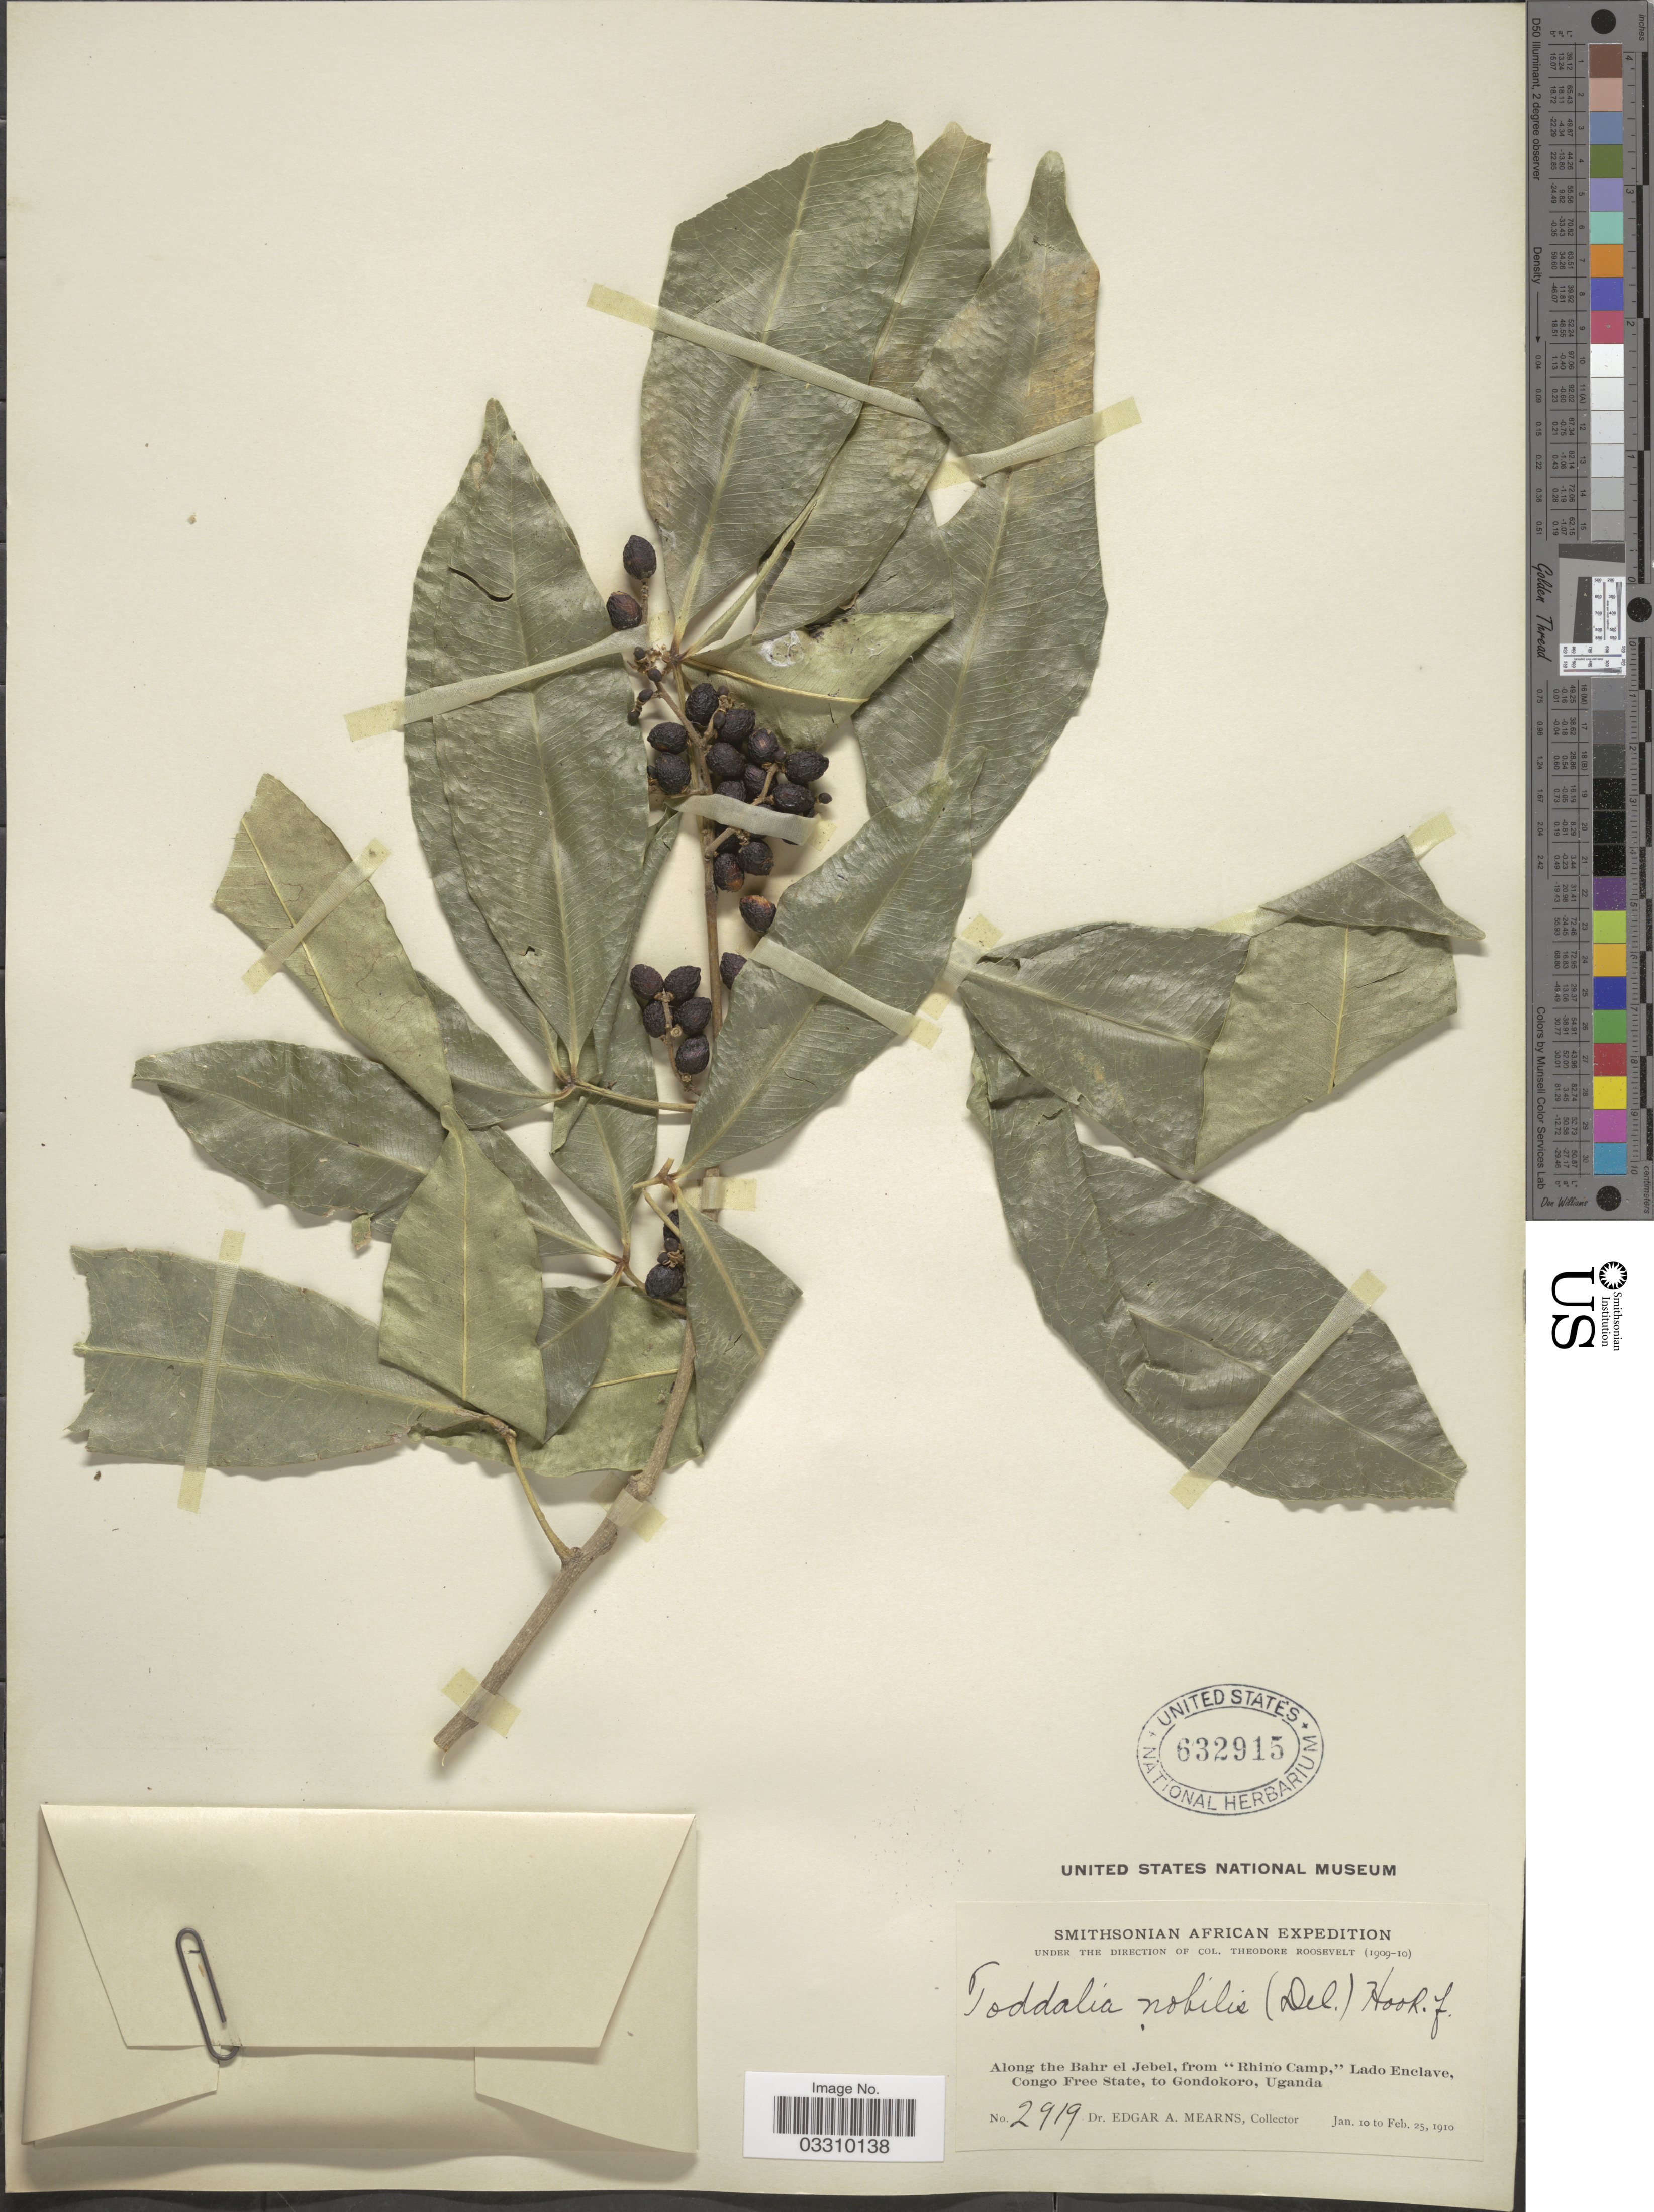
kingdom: Plantae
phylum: Tracheophyta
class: Magnoliopsida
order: Sapindales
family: Rutaceae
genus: Vepris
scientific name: Vepris nobilis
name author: (Delile) Mziray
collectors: E. A. Mearns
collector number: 2919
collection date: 1910-01-10/1910-02-25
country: South Sudan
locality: Along the Bahr el Jebel, from "Rhino Camp," Lado Enclave, Congo Free State, to Gondokoro, Uganda.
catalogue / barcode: US 632915